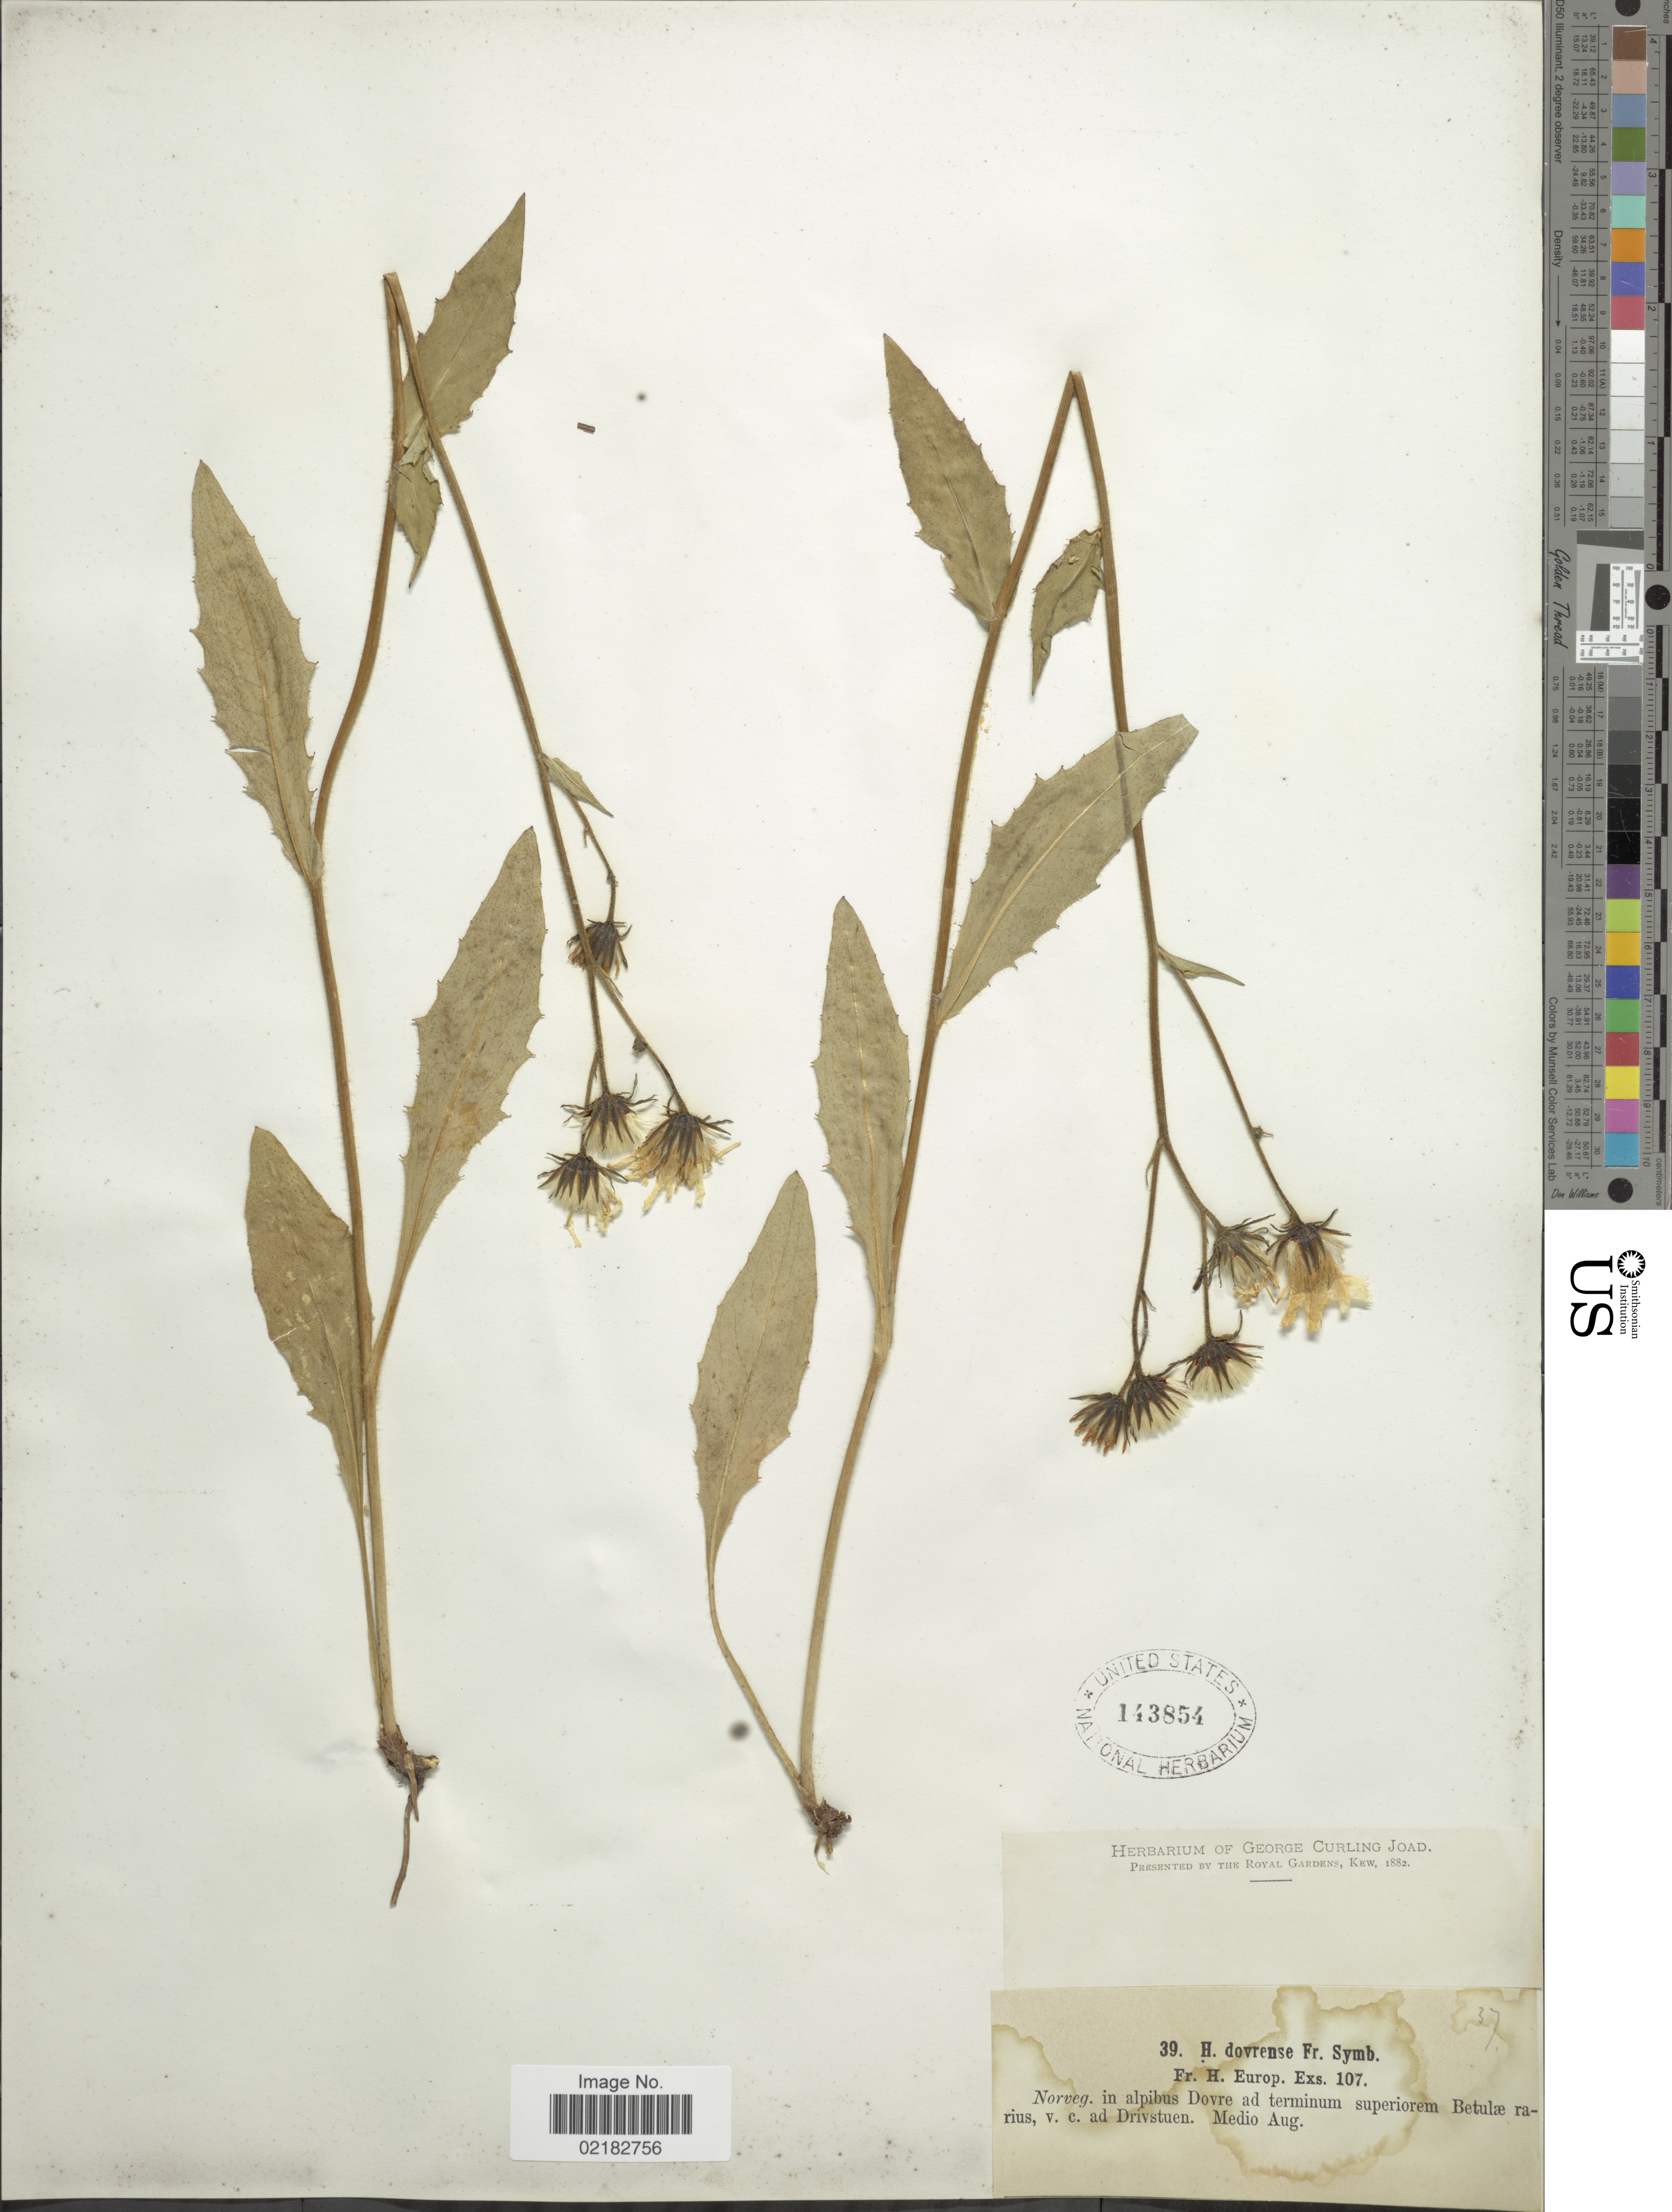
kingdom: Plantae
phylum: Tracheophyta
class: Magnoliopsida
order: Asterales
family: Asteraceae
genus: Hieracium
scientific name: Hieracium dovrense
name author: Fr.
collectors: ex herb. George Curling Joad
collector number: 39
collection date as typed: Medio Aug.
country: Norway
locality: Norveg. in alpibus ad terminum superiorem Butalae rarius, v. c. ad Drivsteun.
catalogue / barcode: US 143854